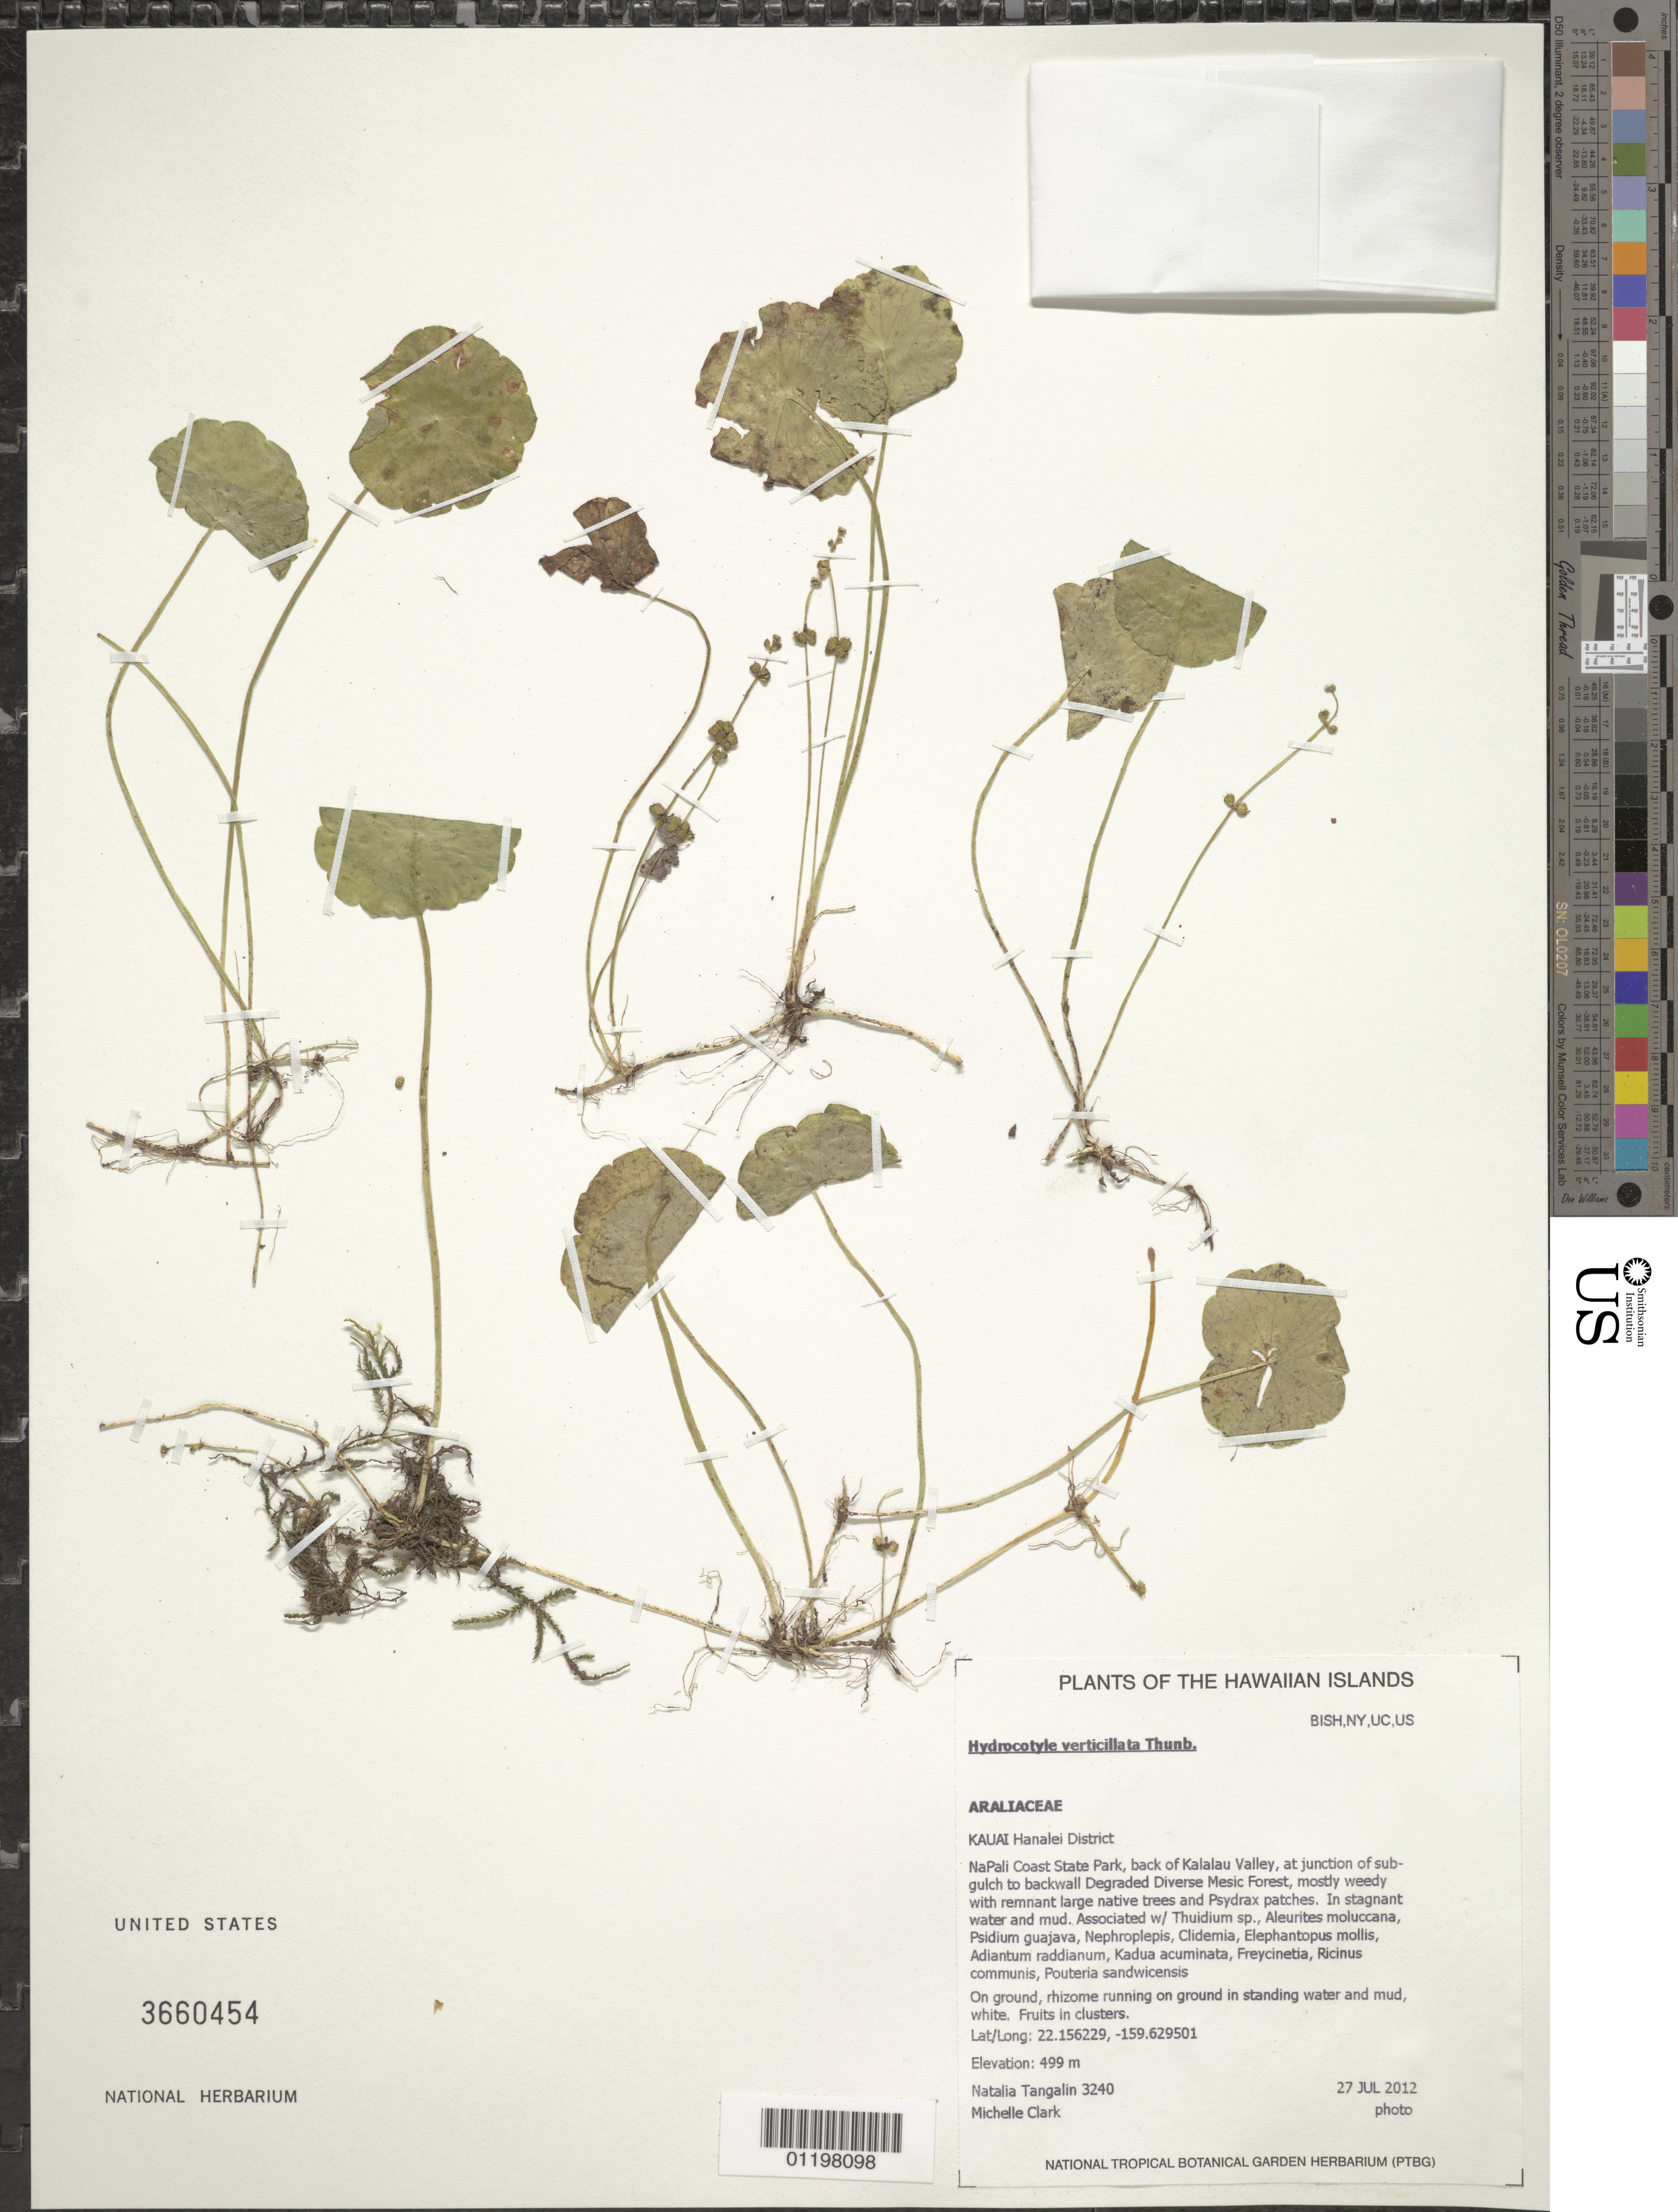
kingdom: Plantae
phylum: Tracheophyta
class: Magnoliopsida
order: Apiales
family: Araliaceae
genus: Hydrocotyle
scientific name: Hydrocotyle verticillata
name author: Thunb.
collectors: N. Tangalin & M. Clark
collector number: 3240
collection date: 2012-07-27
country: United States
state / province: Hawaii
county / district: Kauai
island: Kaua'i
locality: Hanalei District, NaPali Coast State Park, back of Kalalau Valley, at junction of subgulch to backwall.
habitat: Degraded diverse mesic forest.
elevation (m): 499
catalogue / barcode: US 3660454